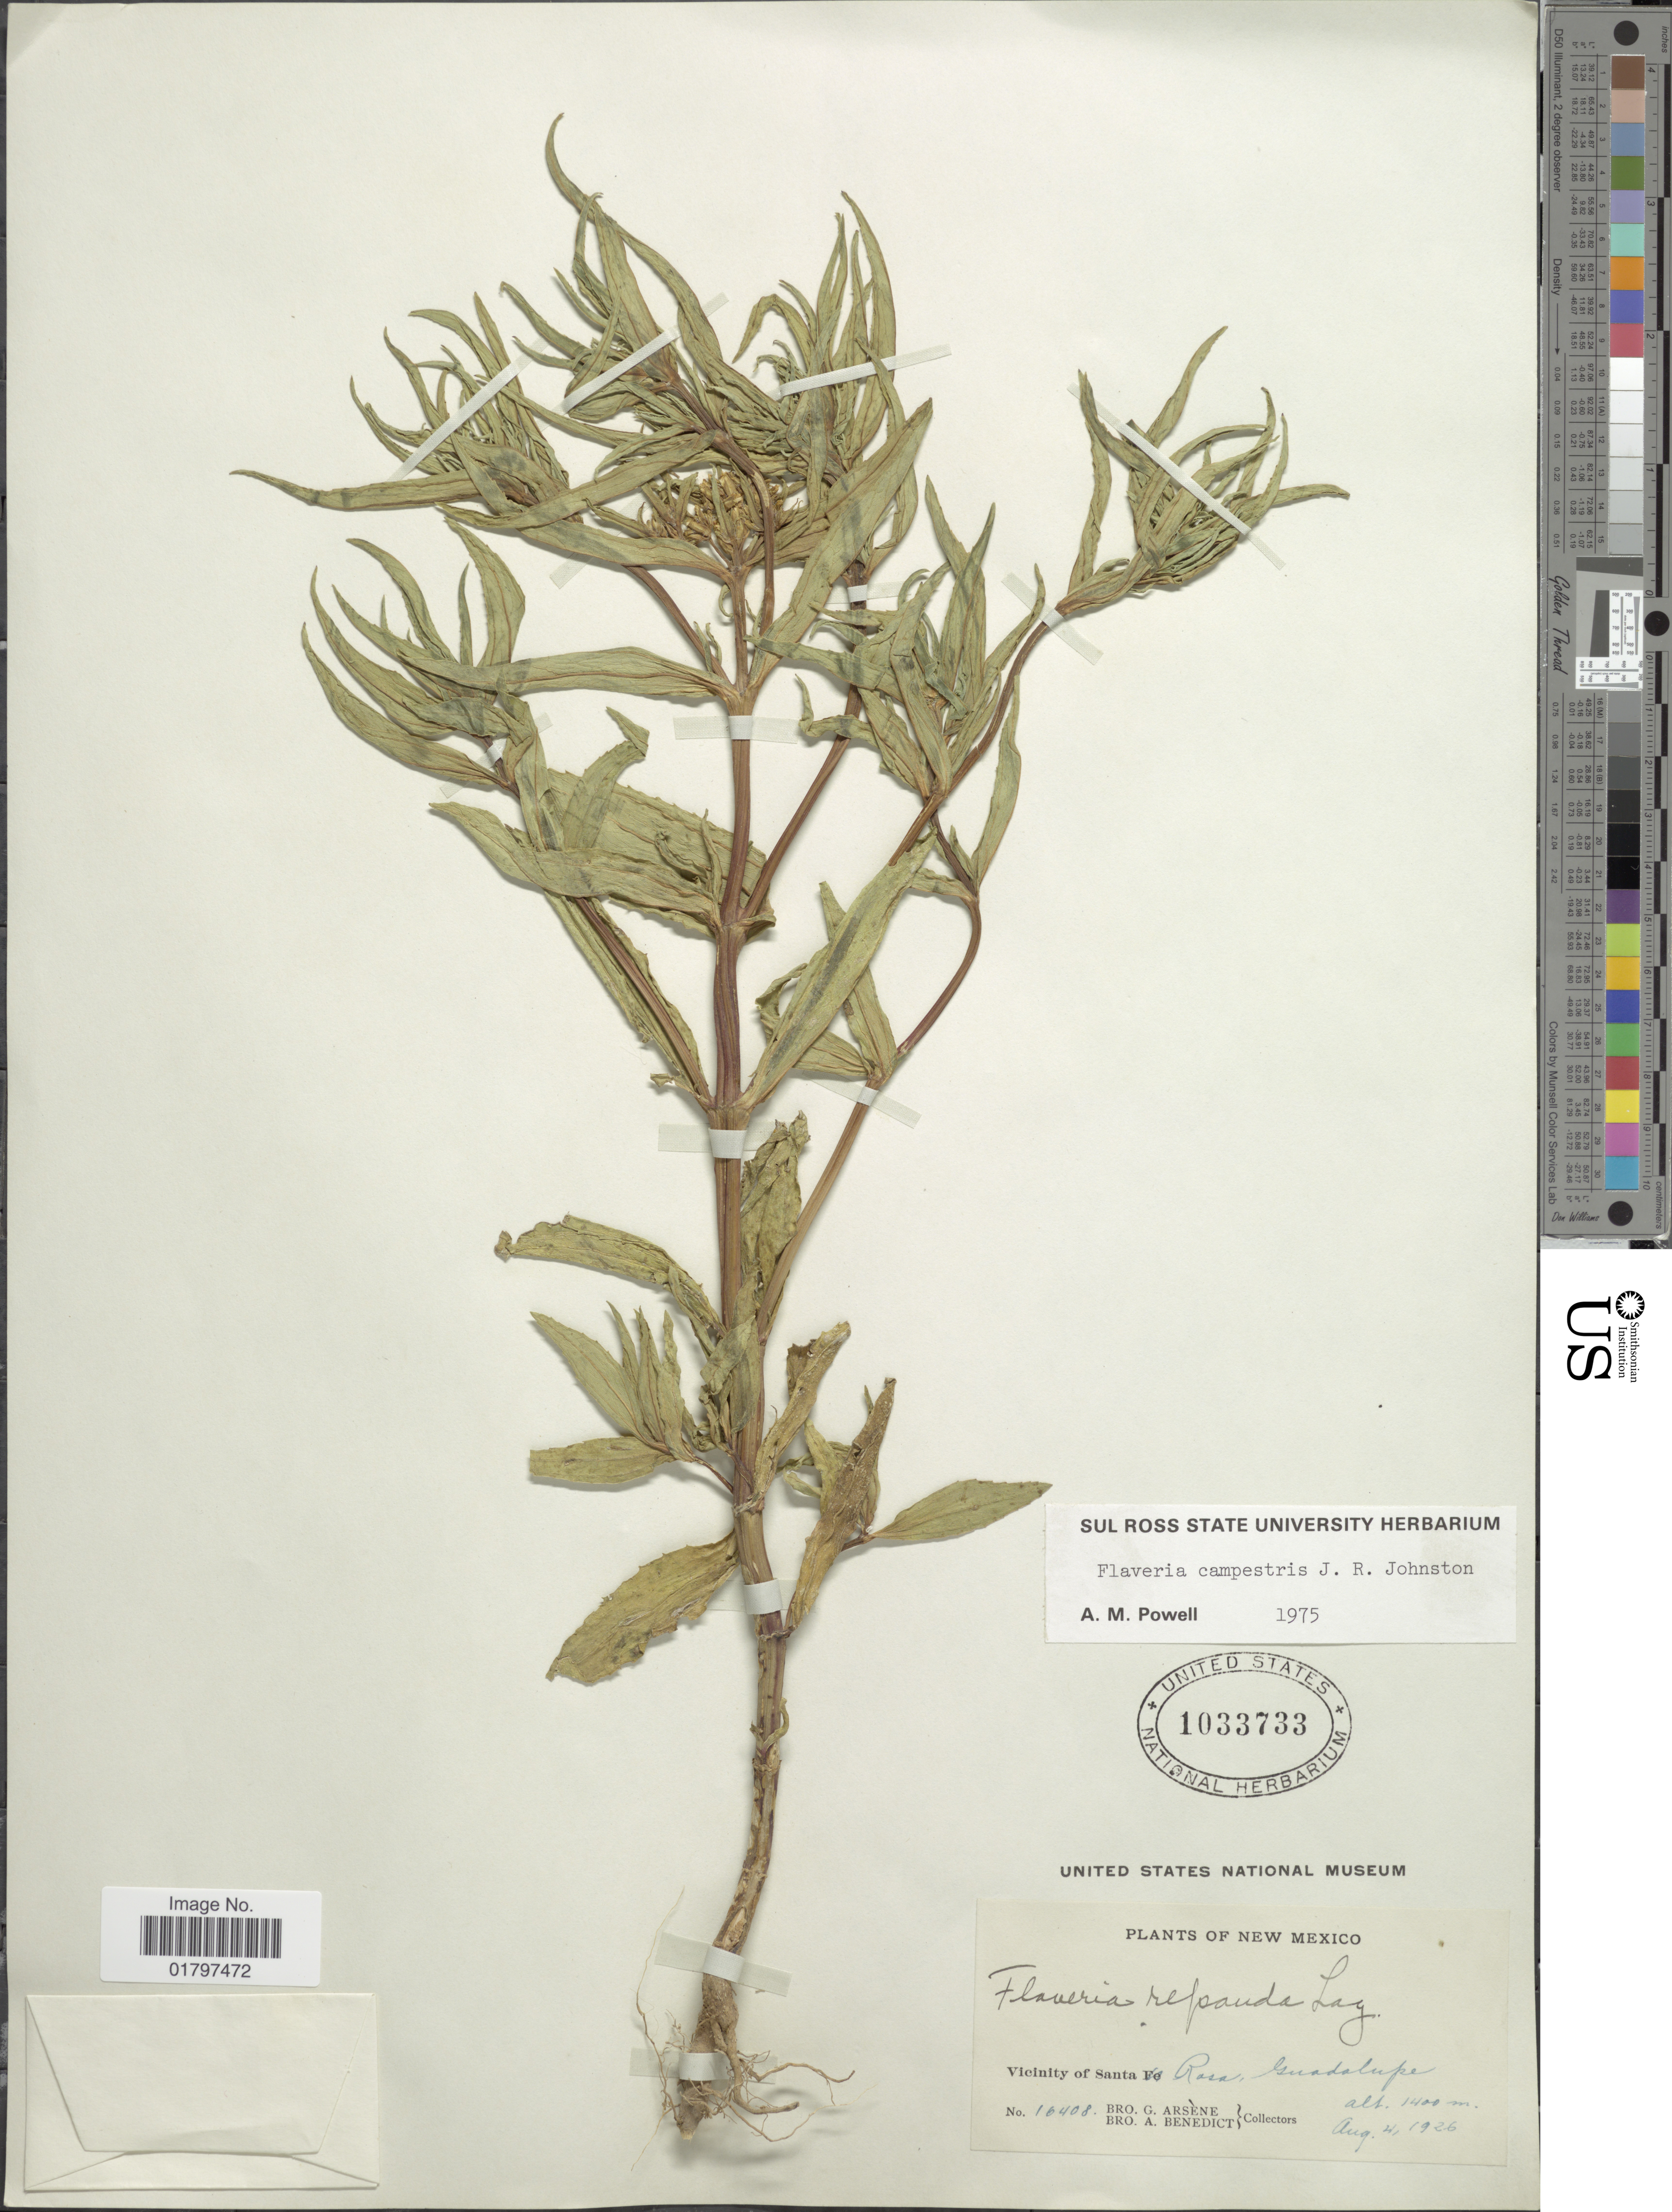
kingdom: Plantae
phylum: Tracheophyta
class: Magnoliopsida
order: Asterales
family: Asteraceae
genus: Flaveria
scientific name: Flaveria campestris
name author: J.R. Johnst.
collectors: Bro. G. Arsène & Bro. A. Benedict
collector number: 16408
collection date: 1926-08-04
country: United States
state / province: New Mexico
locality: Vicinity of Santa Rosa, Guadalupe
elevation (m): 1400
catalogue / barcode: US 1033733